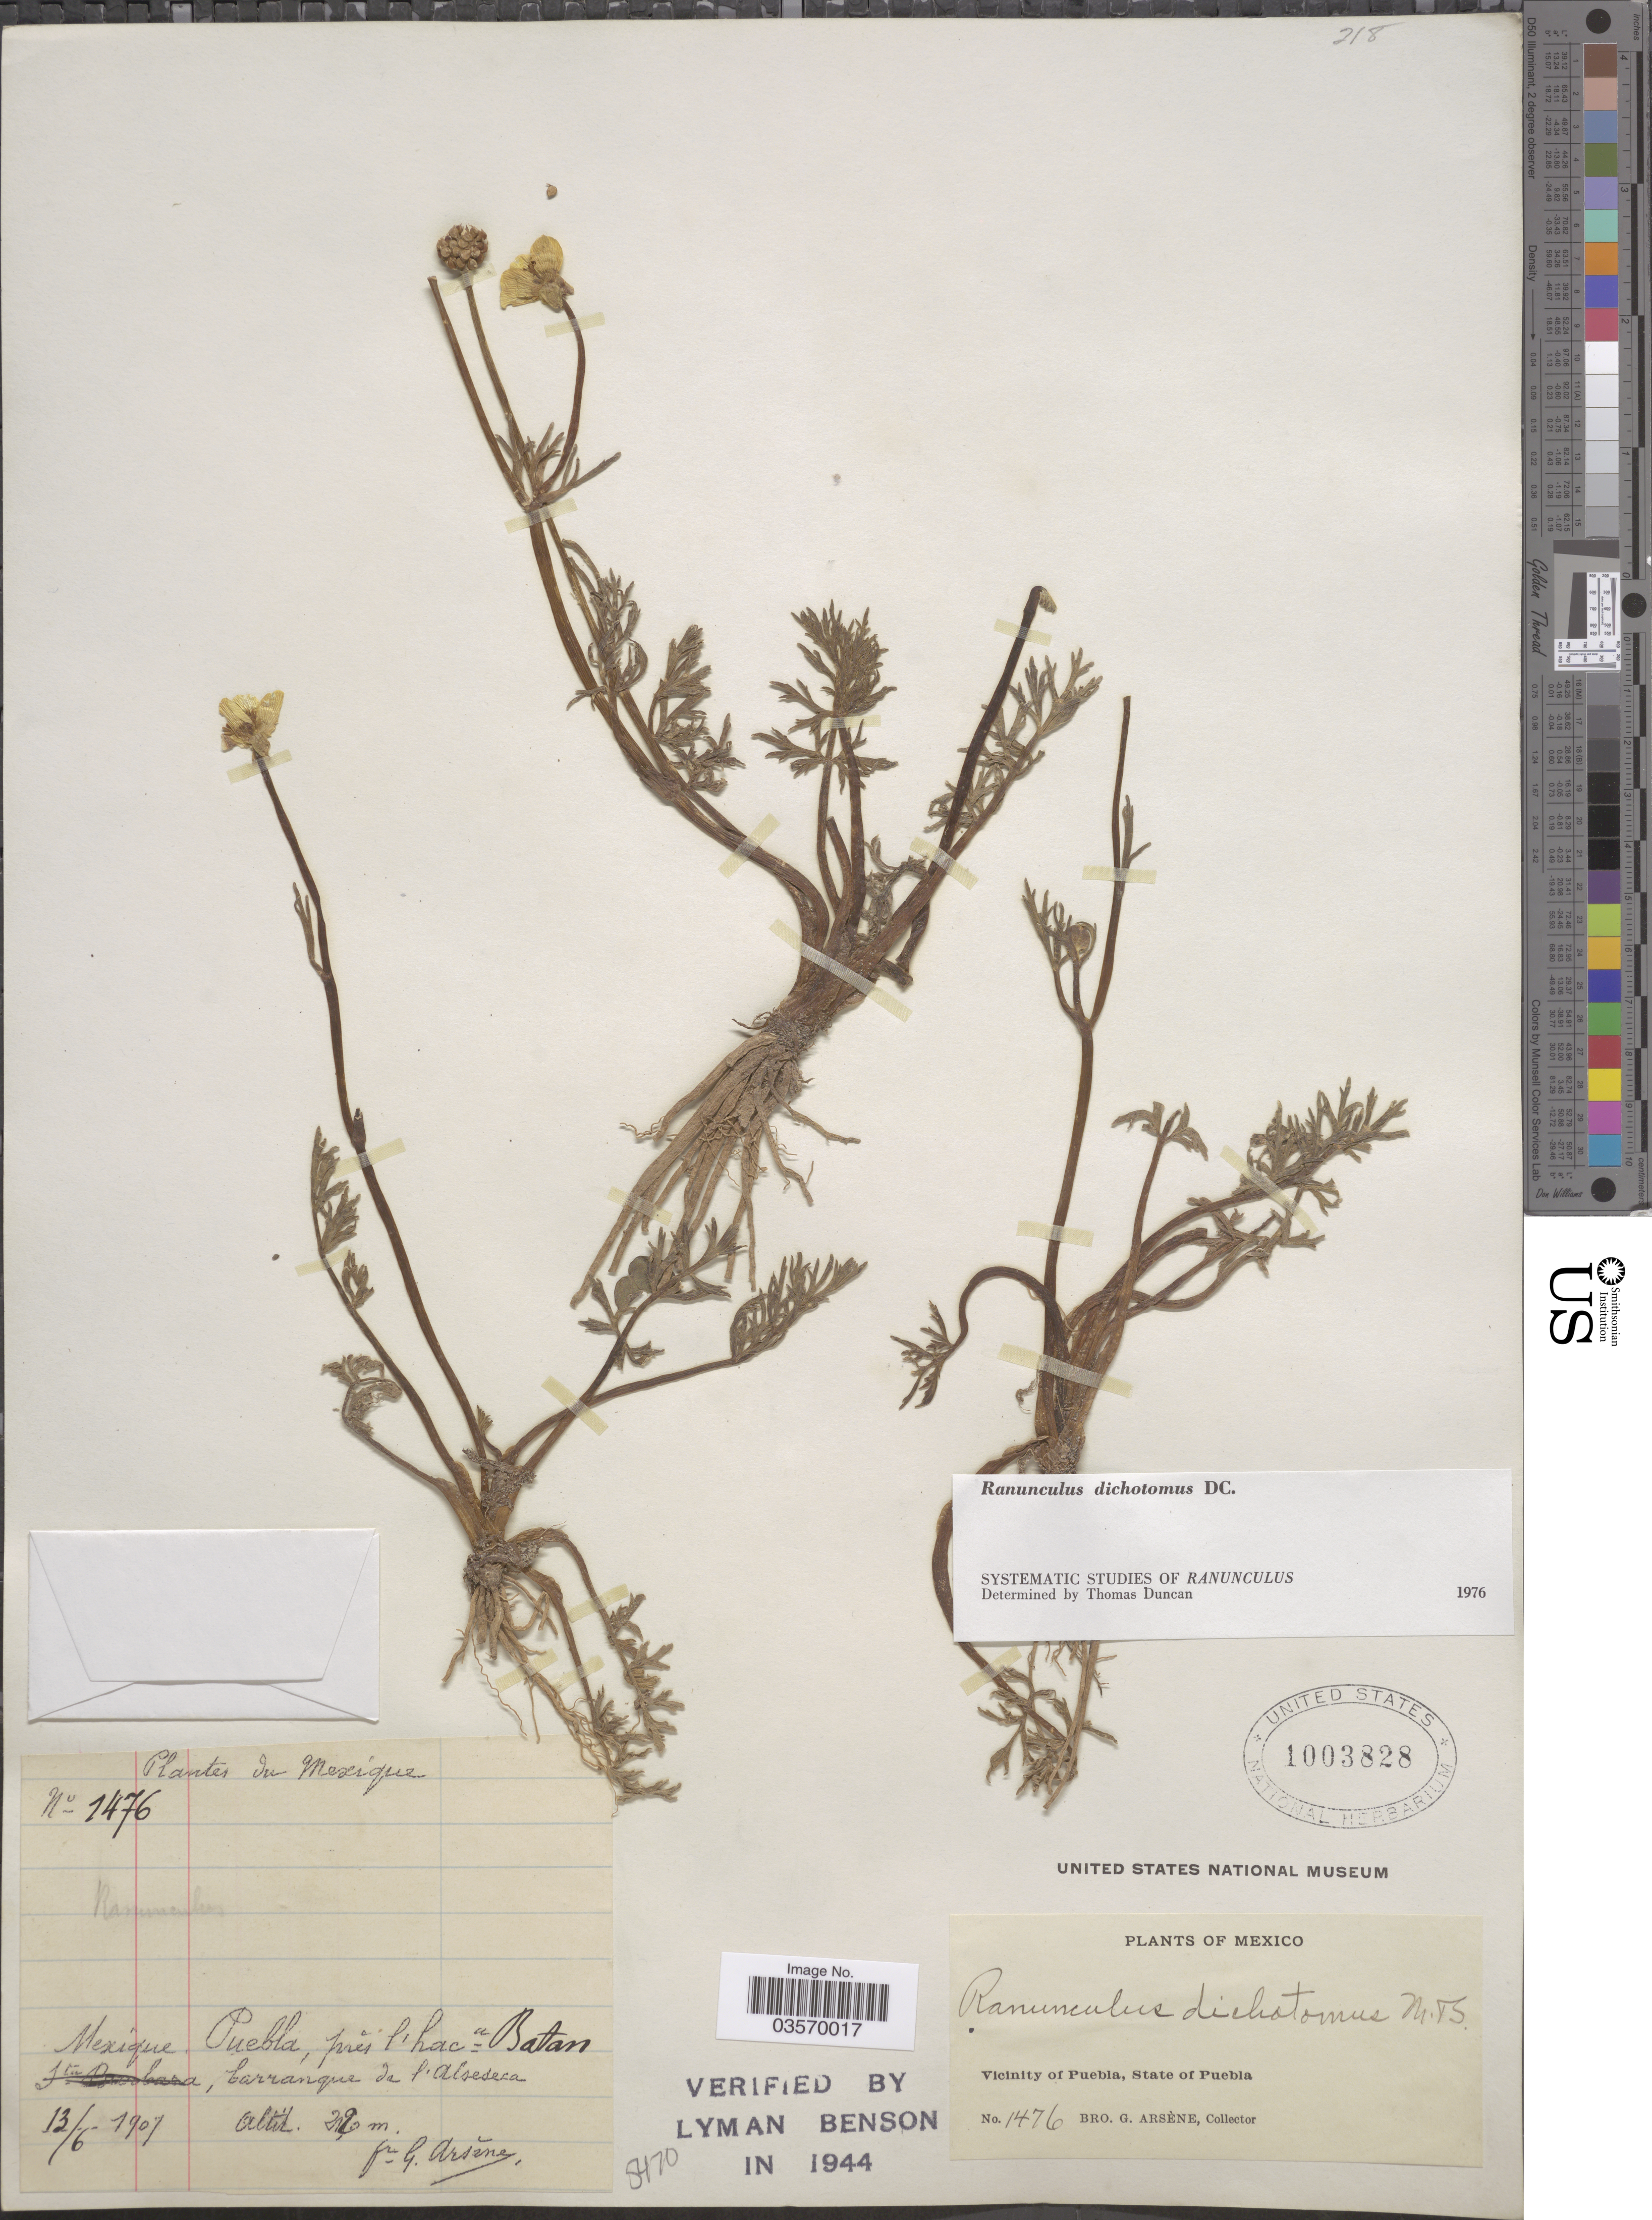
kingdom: Plantae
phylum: Tracheophyta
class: Magnoliopsida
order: Ranunculales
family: Ranunculaceae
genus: Ranunculus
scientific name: Ranunculus dichotomus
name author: Moc. & Sessé ex DC.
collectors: Bro. G. Arsène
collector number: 1476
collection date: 1907-06-13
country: Mexico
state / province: Puebla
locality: Vicinity of Puebla. Prés l'haca Batan, barranque de l'Alseseca.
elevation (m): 2120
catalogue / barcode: US 1003828